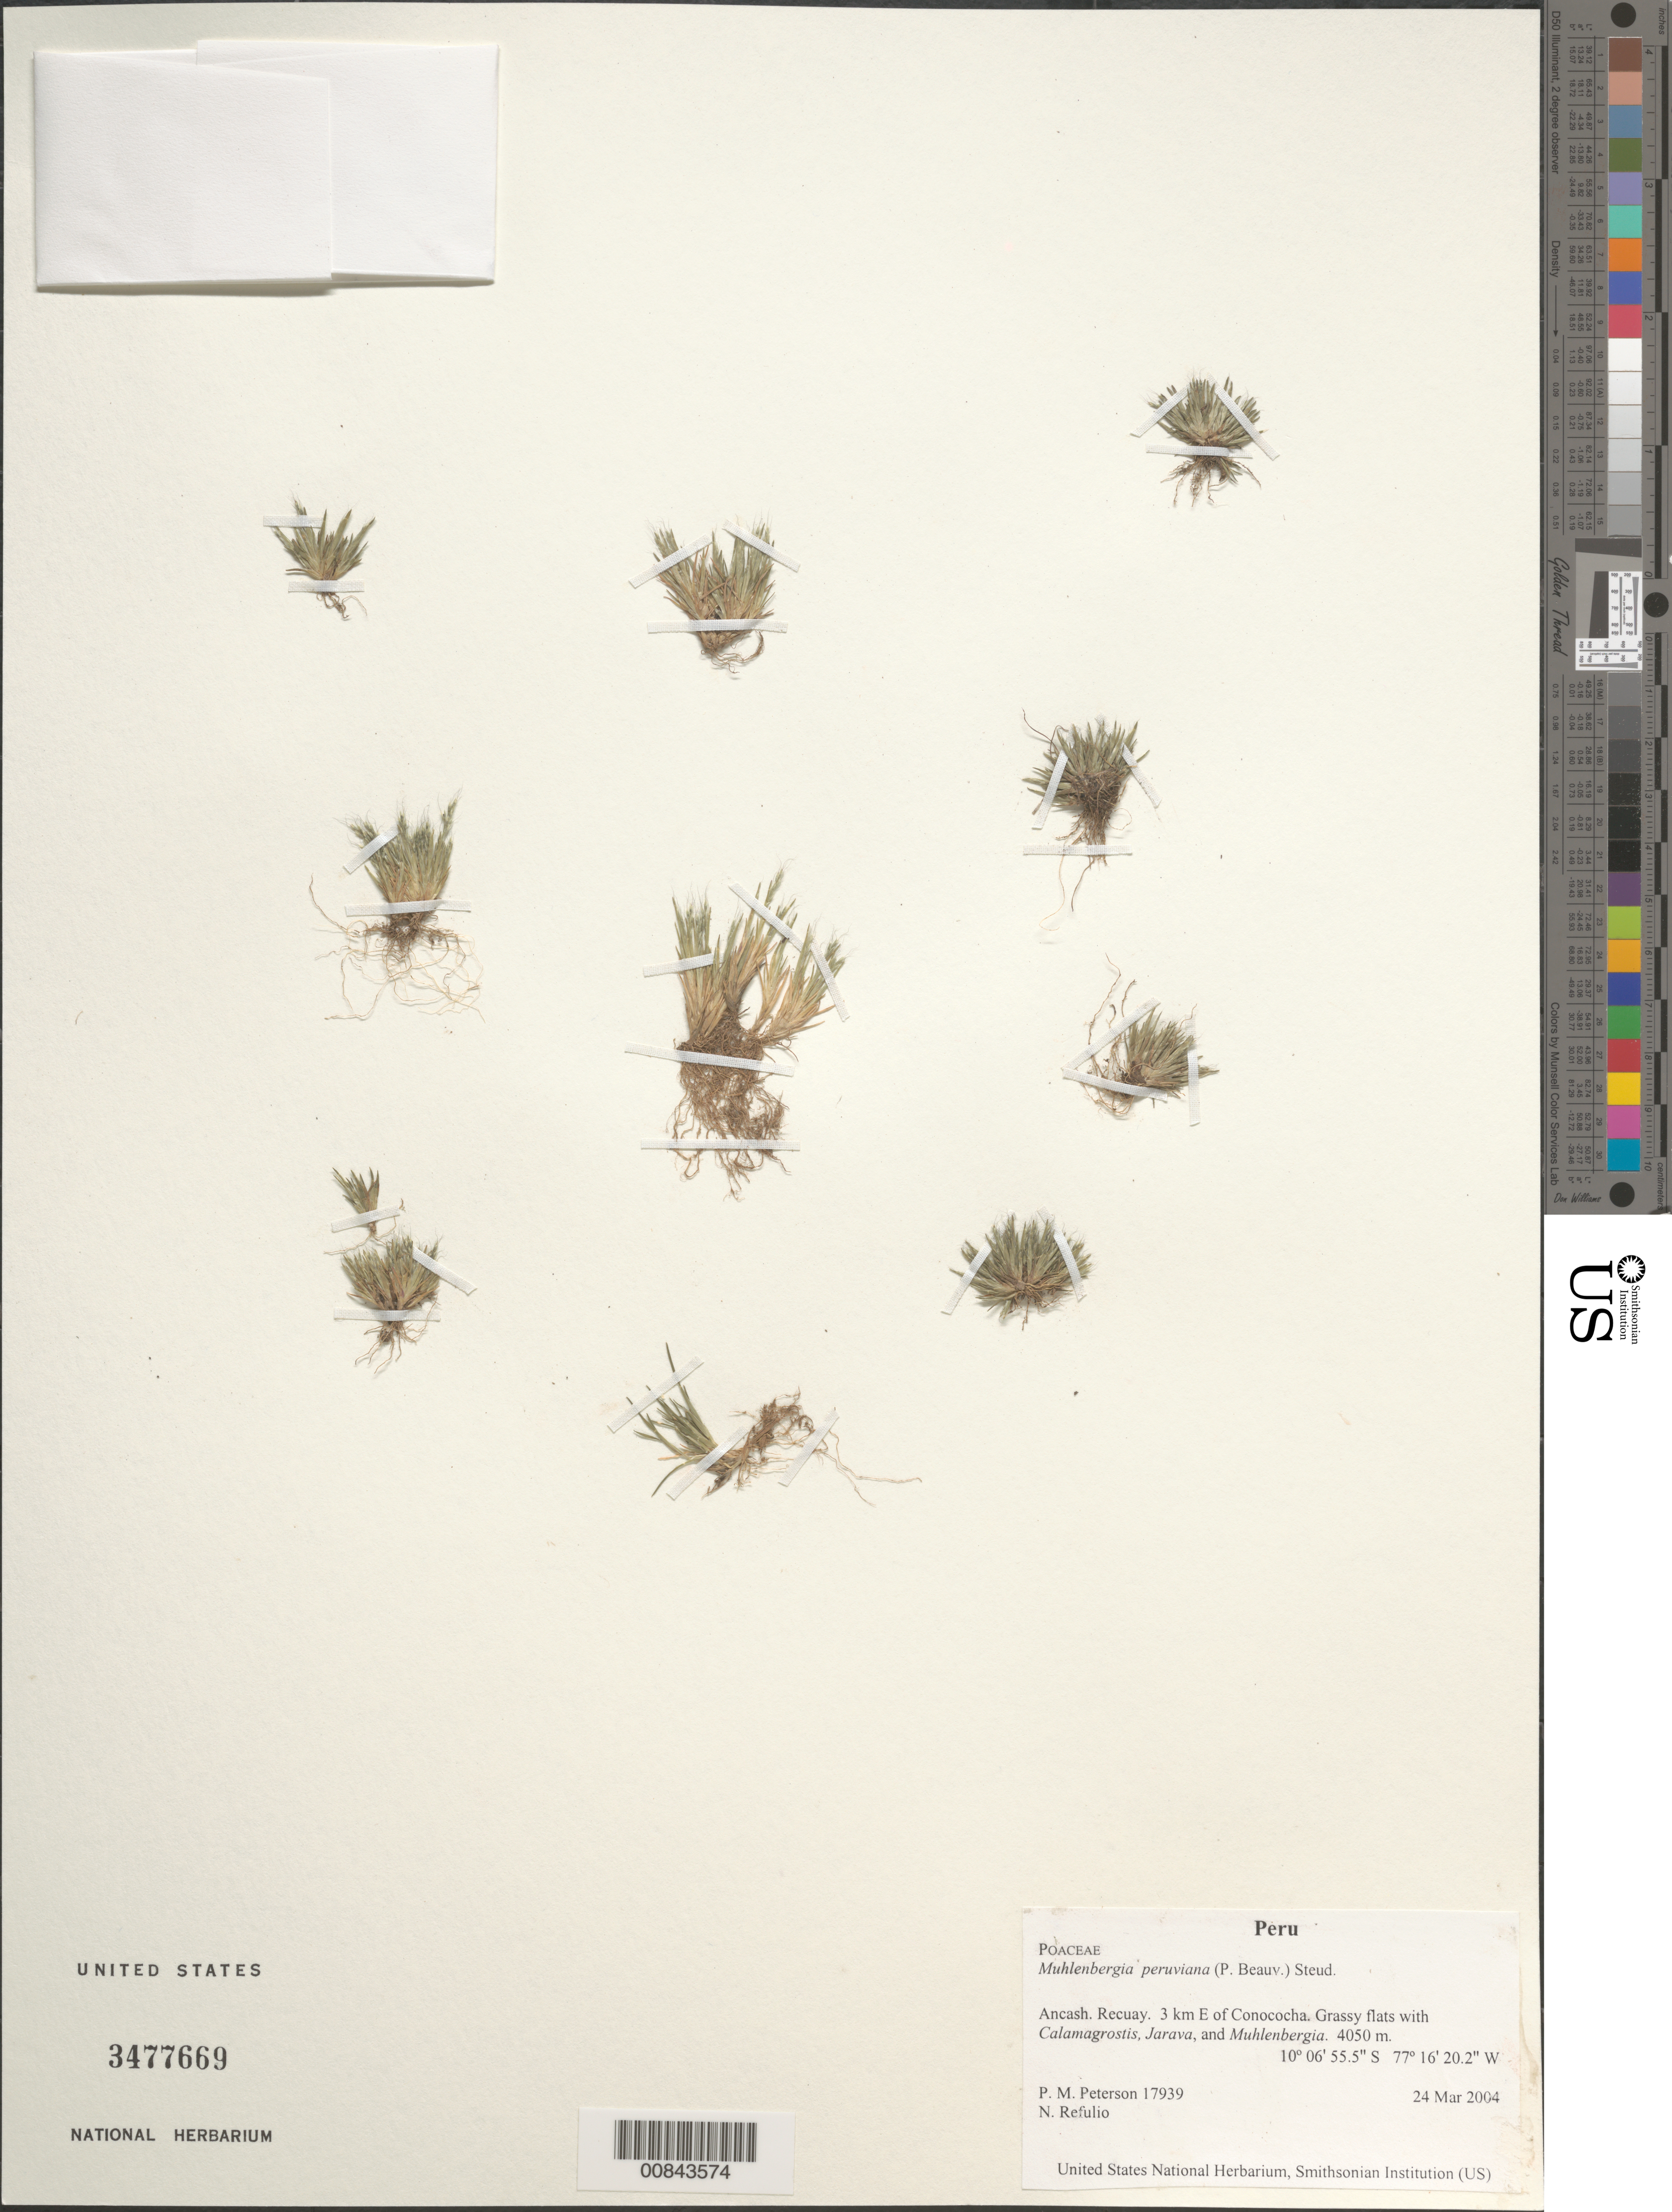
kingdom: Plantae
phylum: Tracheophyta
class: Liliopsida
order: Poales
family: Poaceae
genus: Muhlenbergia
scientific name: Muhlenbergia peruviana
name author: (P. Beauv.) Steud.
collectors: P. M. Peterson & N. Refulio-Rodríguez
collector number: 17939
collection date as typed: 24 Mar 2004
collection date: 2004-03-24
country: Peru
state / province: Ancash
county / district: Recuay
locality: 3 km E of Conococha. Grassy flats with Calamagrostis, Jarava, and Muhlenbergia.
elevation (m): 4050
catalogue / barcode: US 3477669